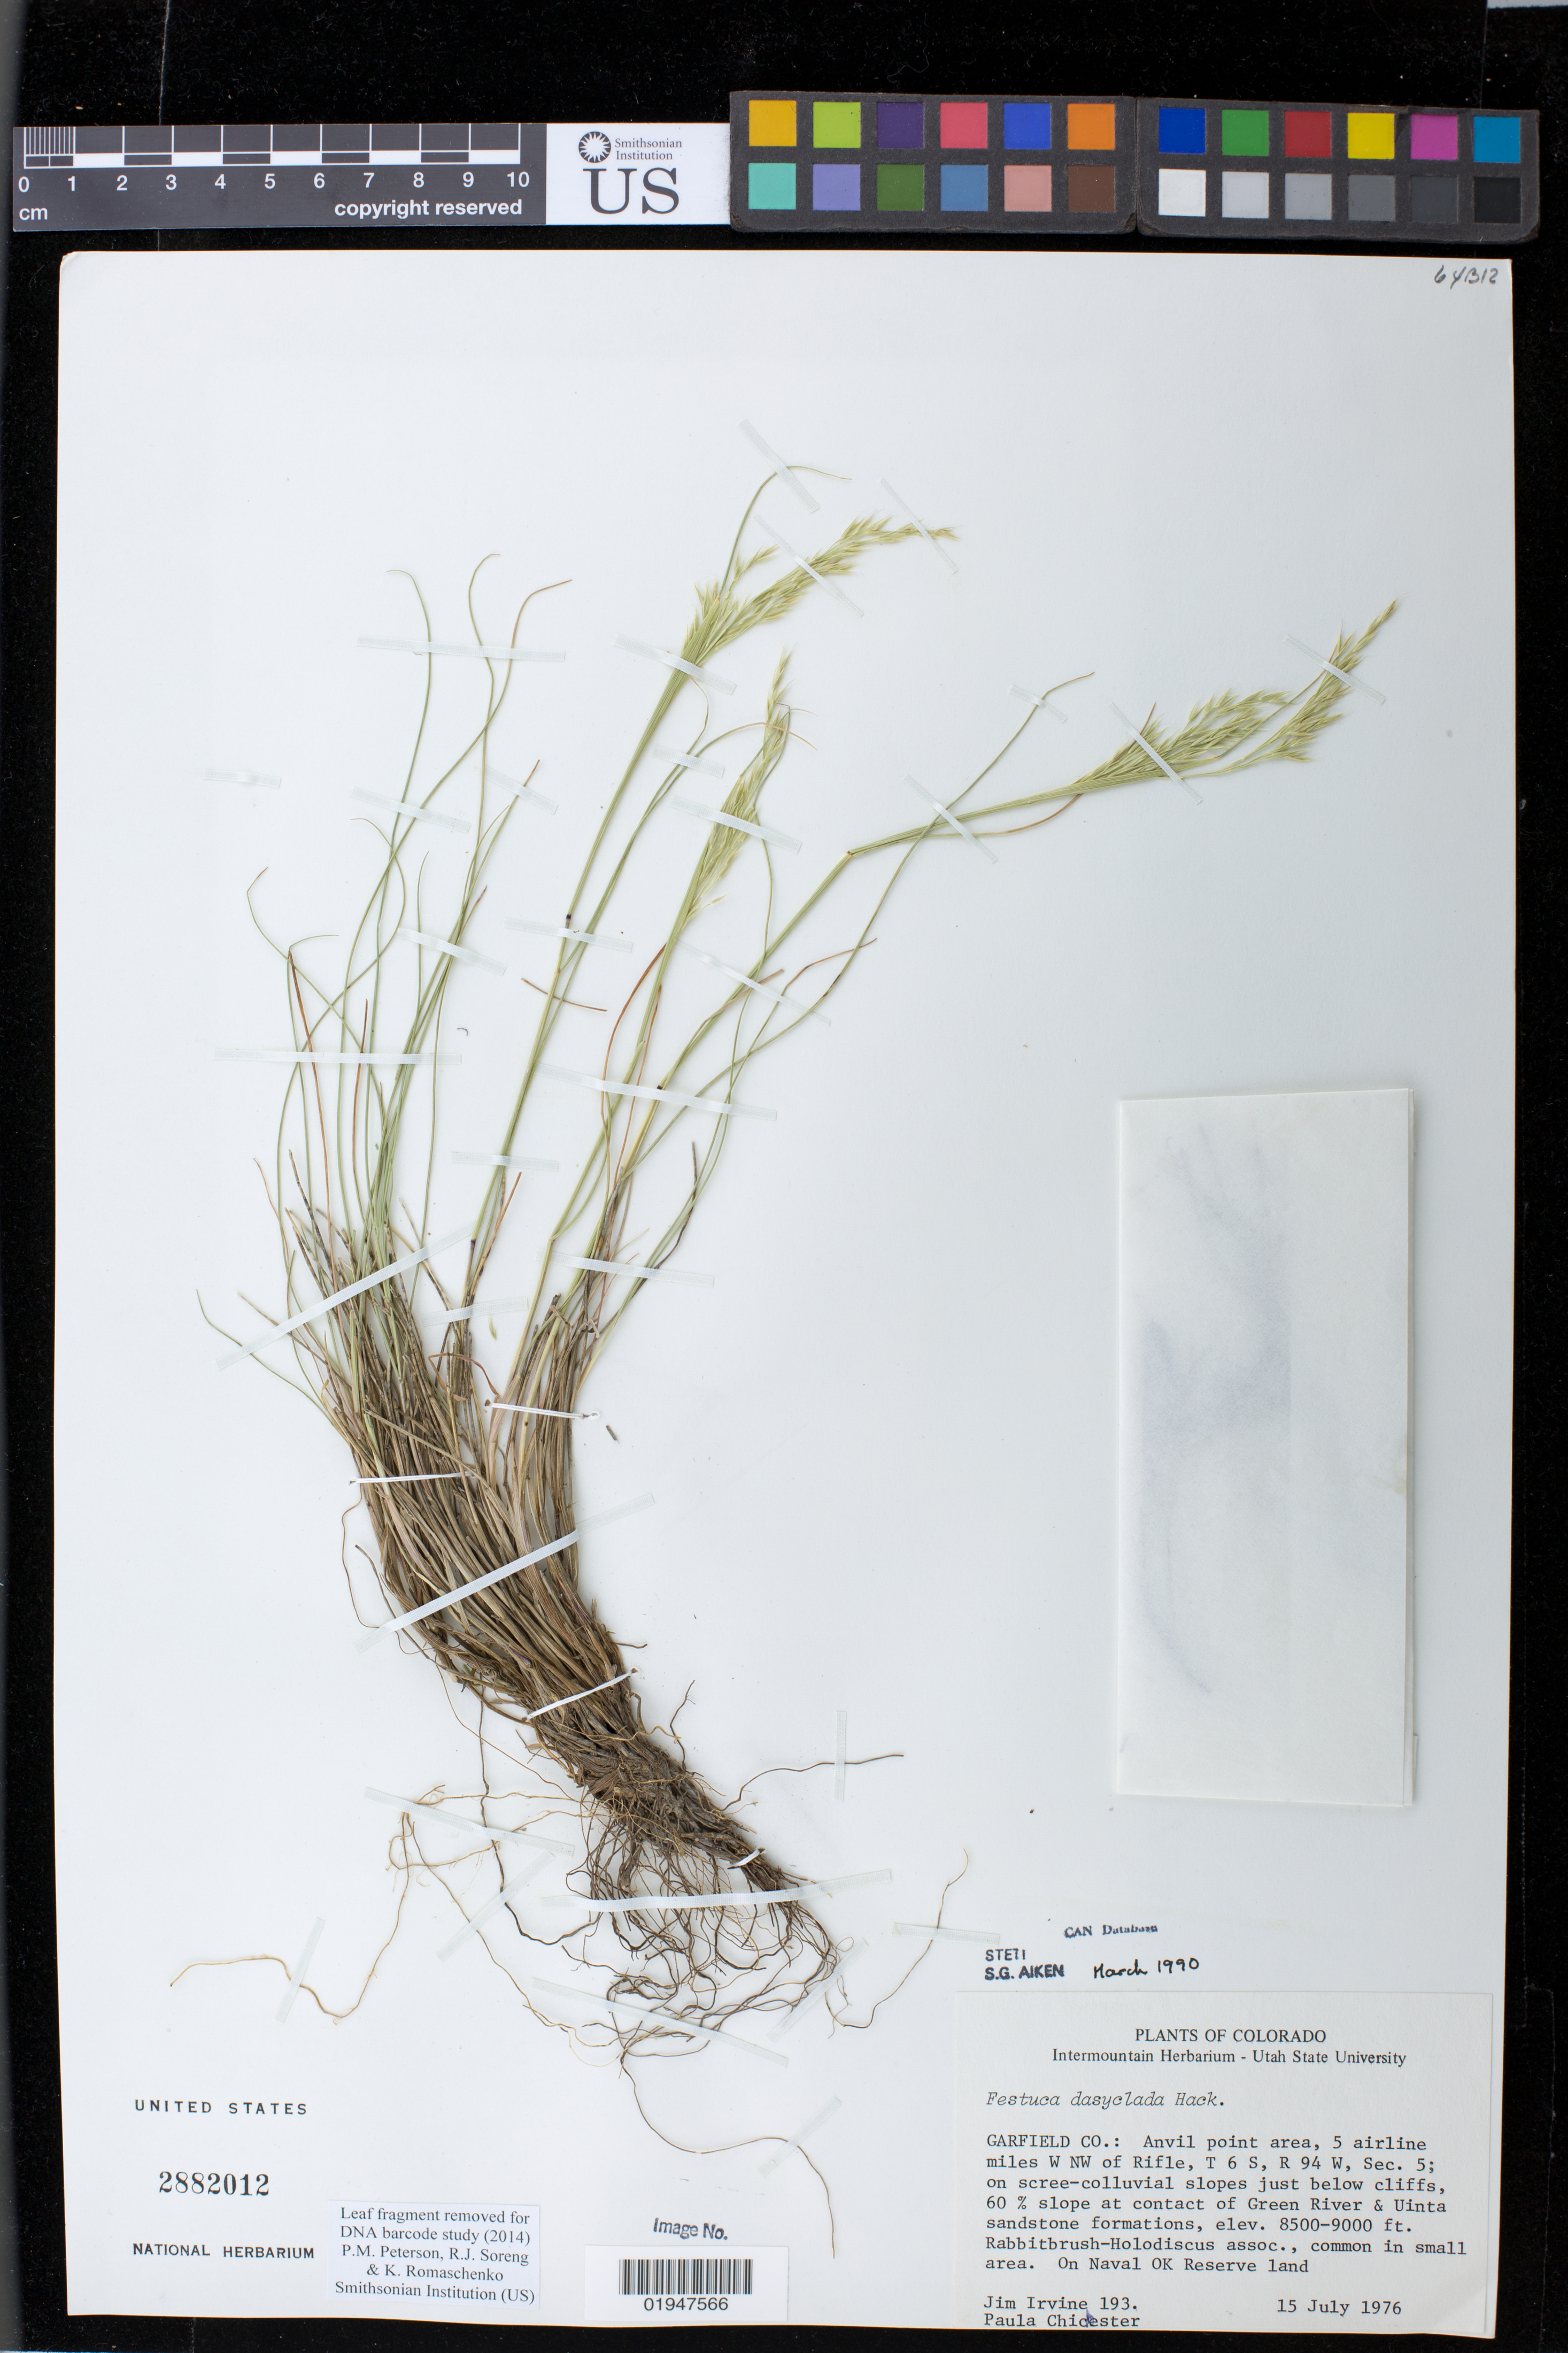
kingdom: Plantae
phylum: Tracheophyta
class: Liliopsida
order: Poales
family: Poaceae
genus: Festuca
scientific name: Festuca dasyclada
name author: Hack. ex W.J. Beal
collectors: J. Irvine & P. Chichester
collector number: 193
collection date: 1976-07-15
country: United States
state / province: Colorado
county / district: Garfield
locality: Anvil point area, 5 airline miles W NW of Rifle, T 6 S, R 94 W, Sec. 5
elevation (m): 2591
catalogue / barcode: US 2882012